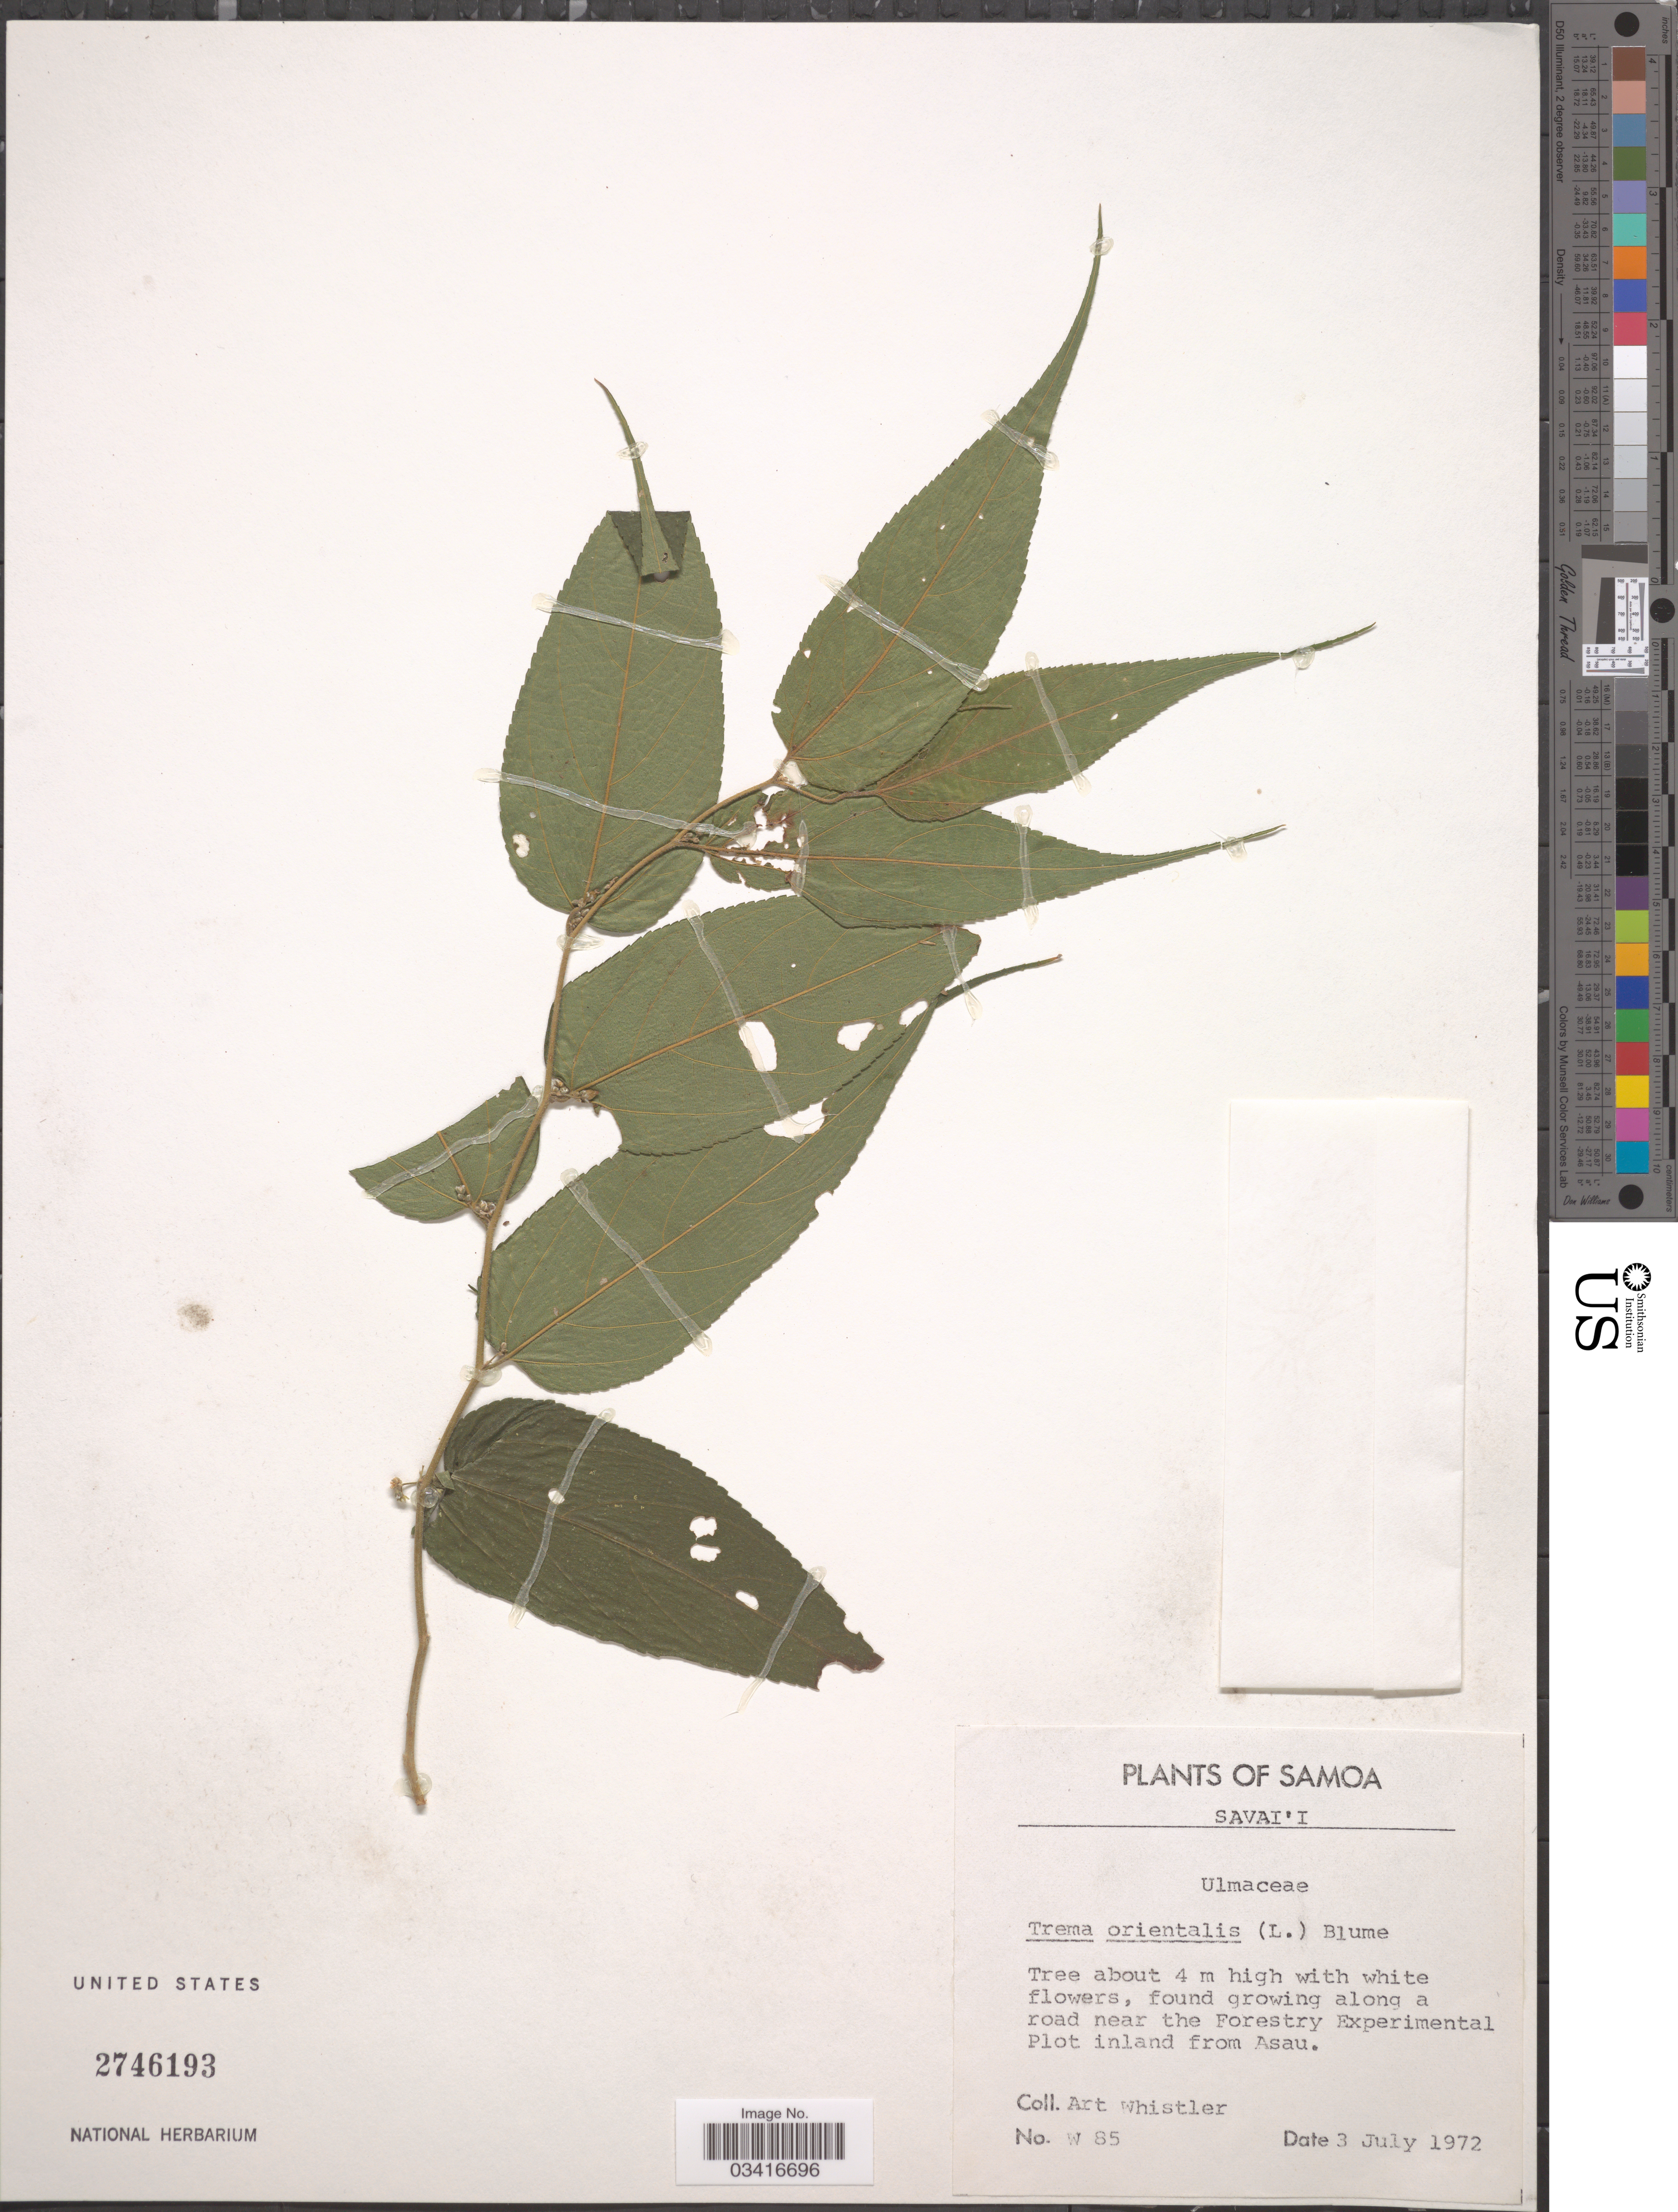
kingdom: Plantae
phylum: Tracheophyta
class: Magnoliopsida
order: Rosales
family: Cannabaceae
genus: Trema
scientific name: Trema orientale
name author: (L.) Blume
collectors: A. Whistler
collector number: W 85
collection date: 1972-07-03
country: Samoa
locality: Samoa. Savai'i. Along a road near the Forestry Experimental Plot inland from Asau.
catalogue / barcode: US 2746193